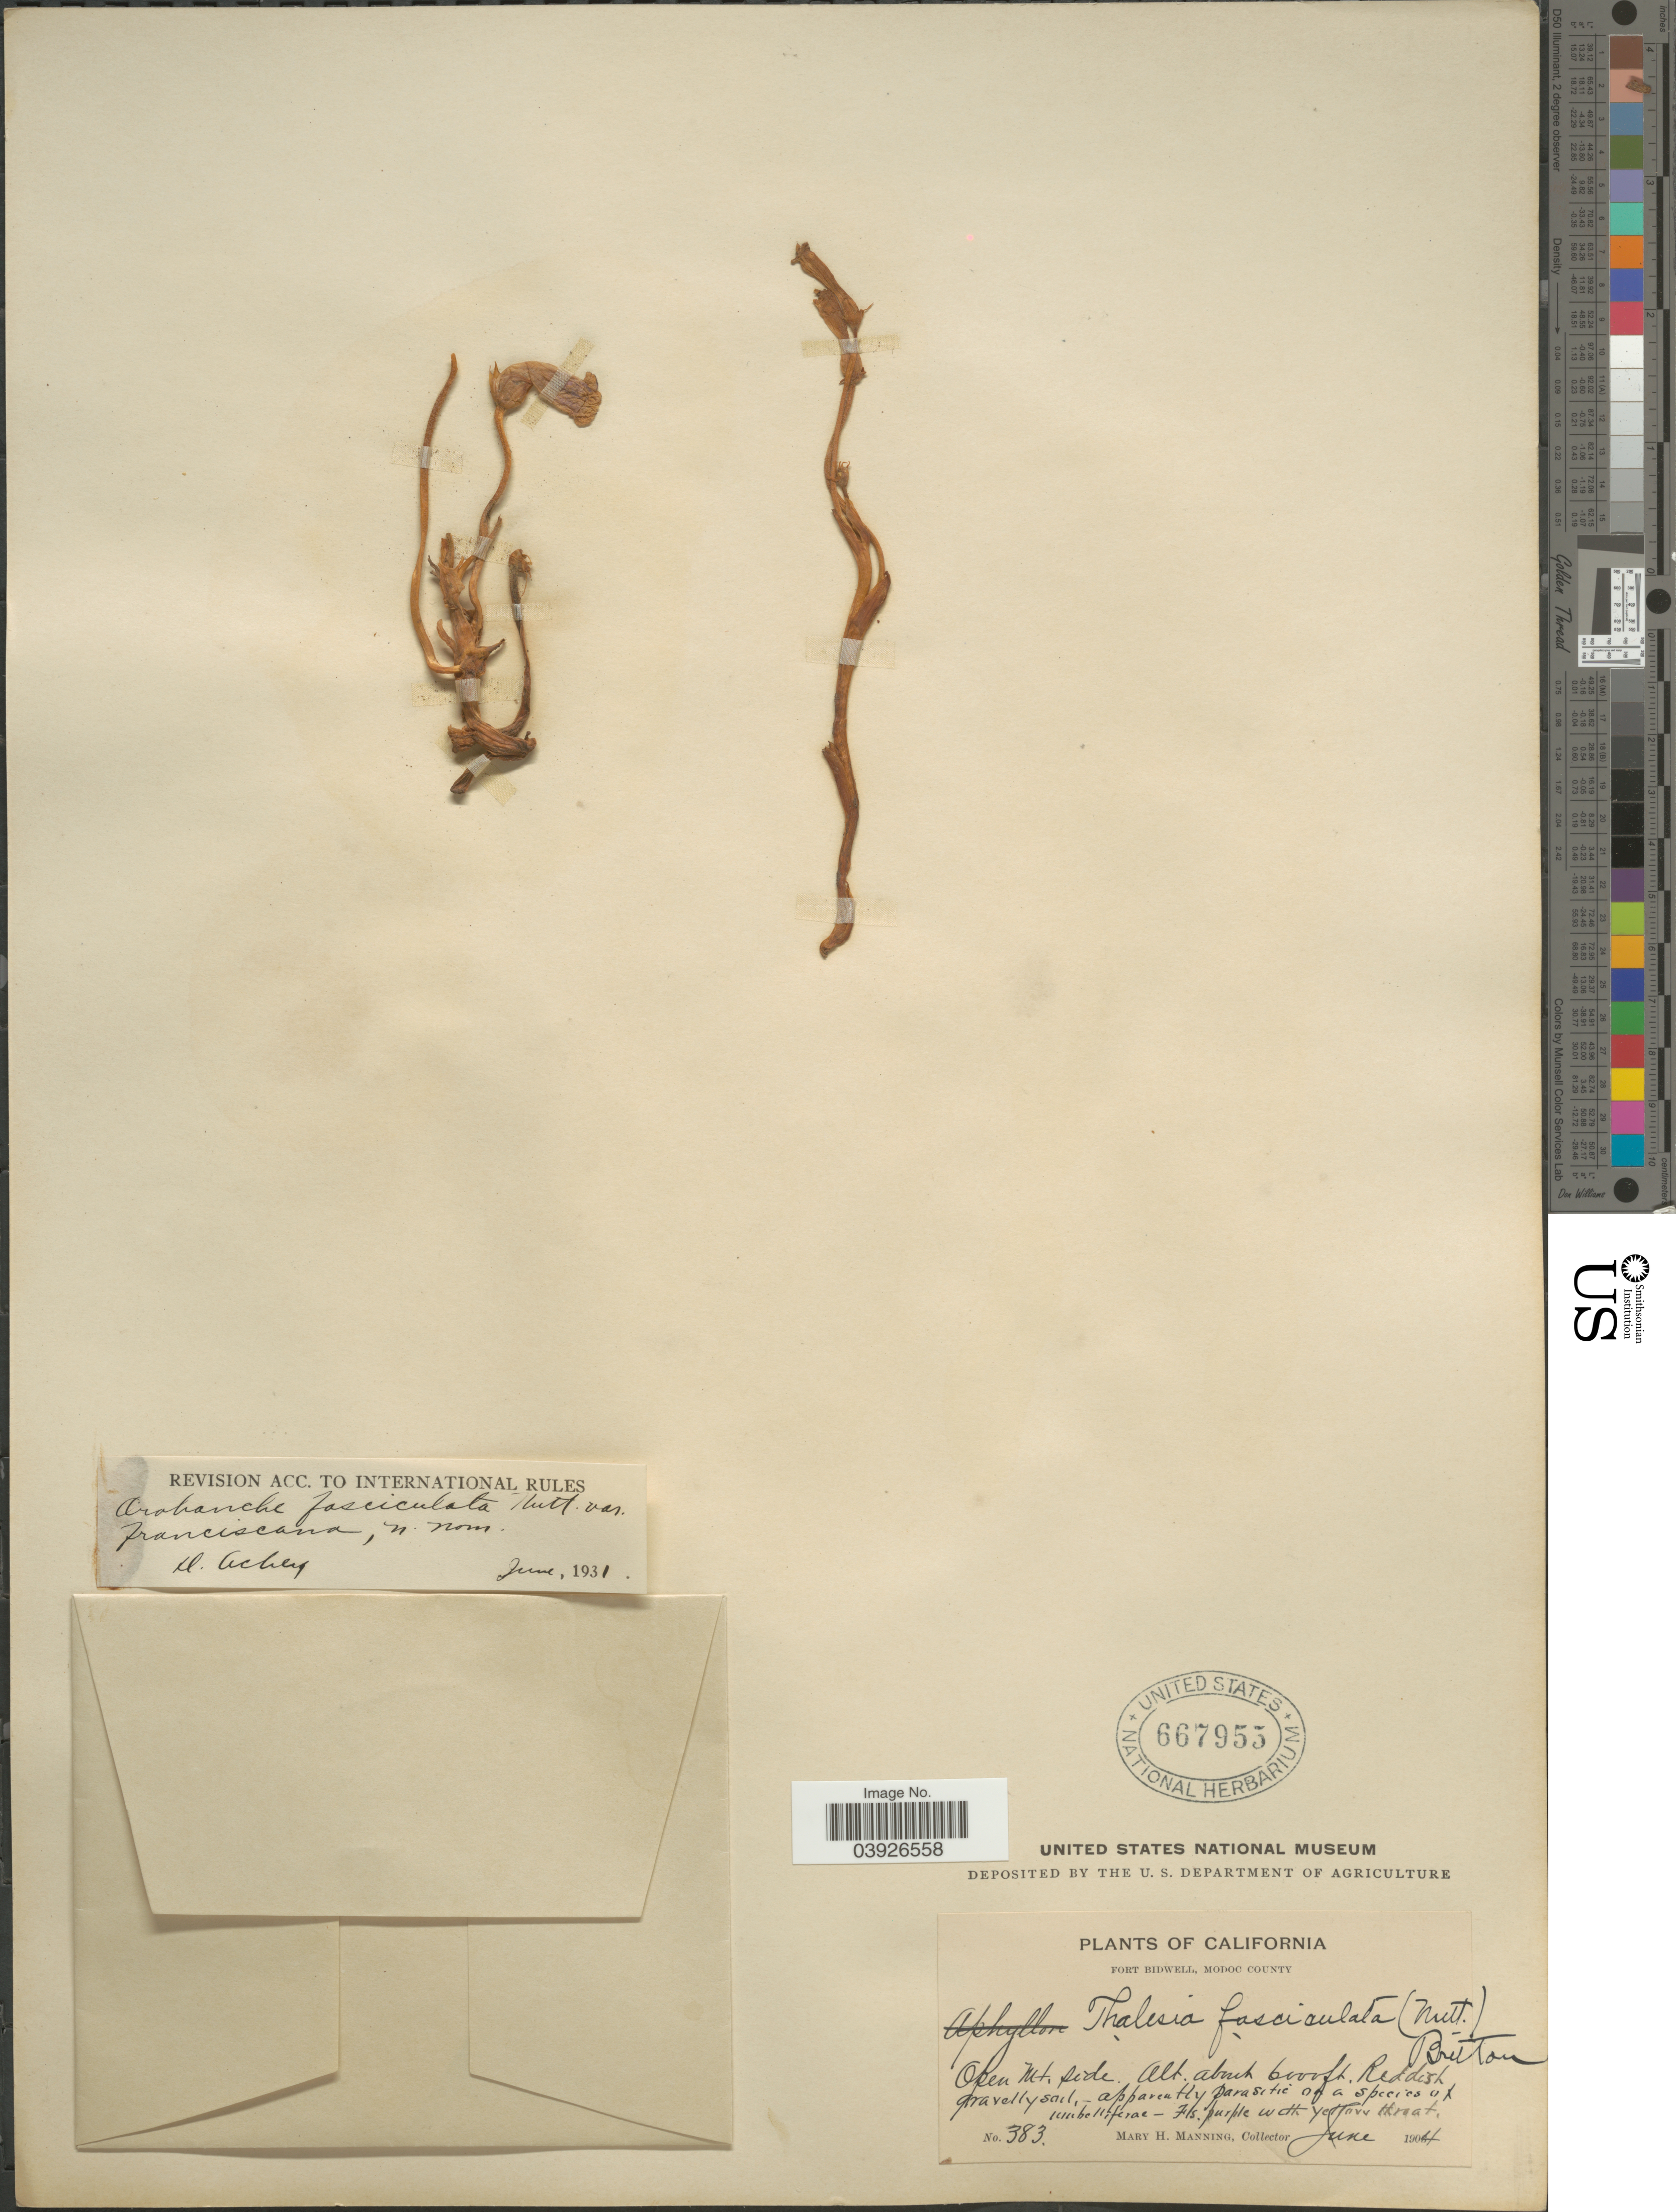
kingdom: Plantae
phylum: Tracheophyta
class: Magnoliopsida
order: Lamiales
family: Orobanchaceae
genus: Aphyllon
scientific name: Aphyllon fasciculatum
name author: (Nutt.) Torr. & A. Gray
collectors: M. Manning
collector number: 383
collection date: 1904-06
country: United States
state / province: California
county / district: Modoc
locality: Fort Bidwell, Modoc County. Open Mt. side.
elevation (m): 1829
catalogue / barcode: US 667955